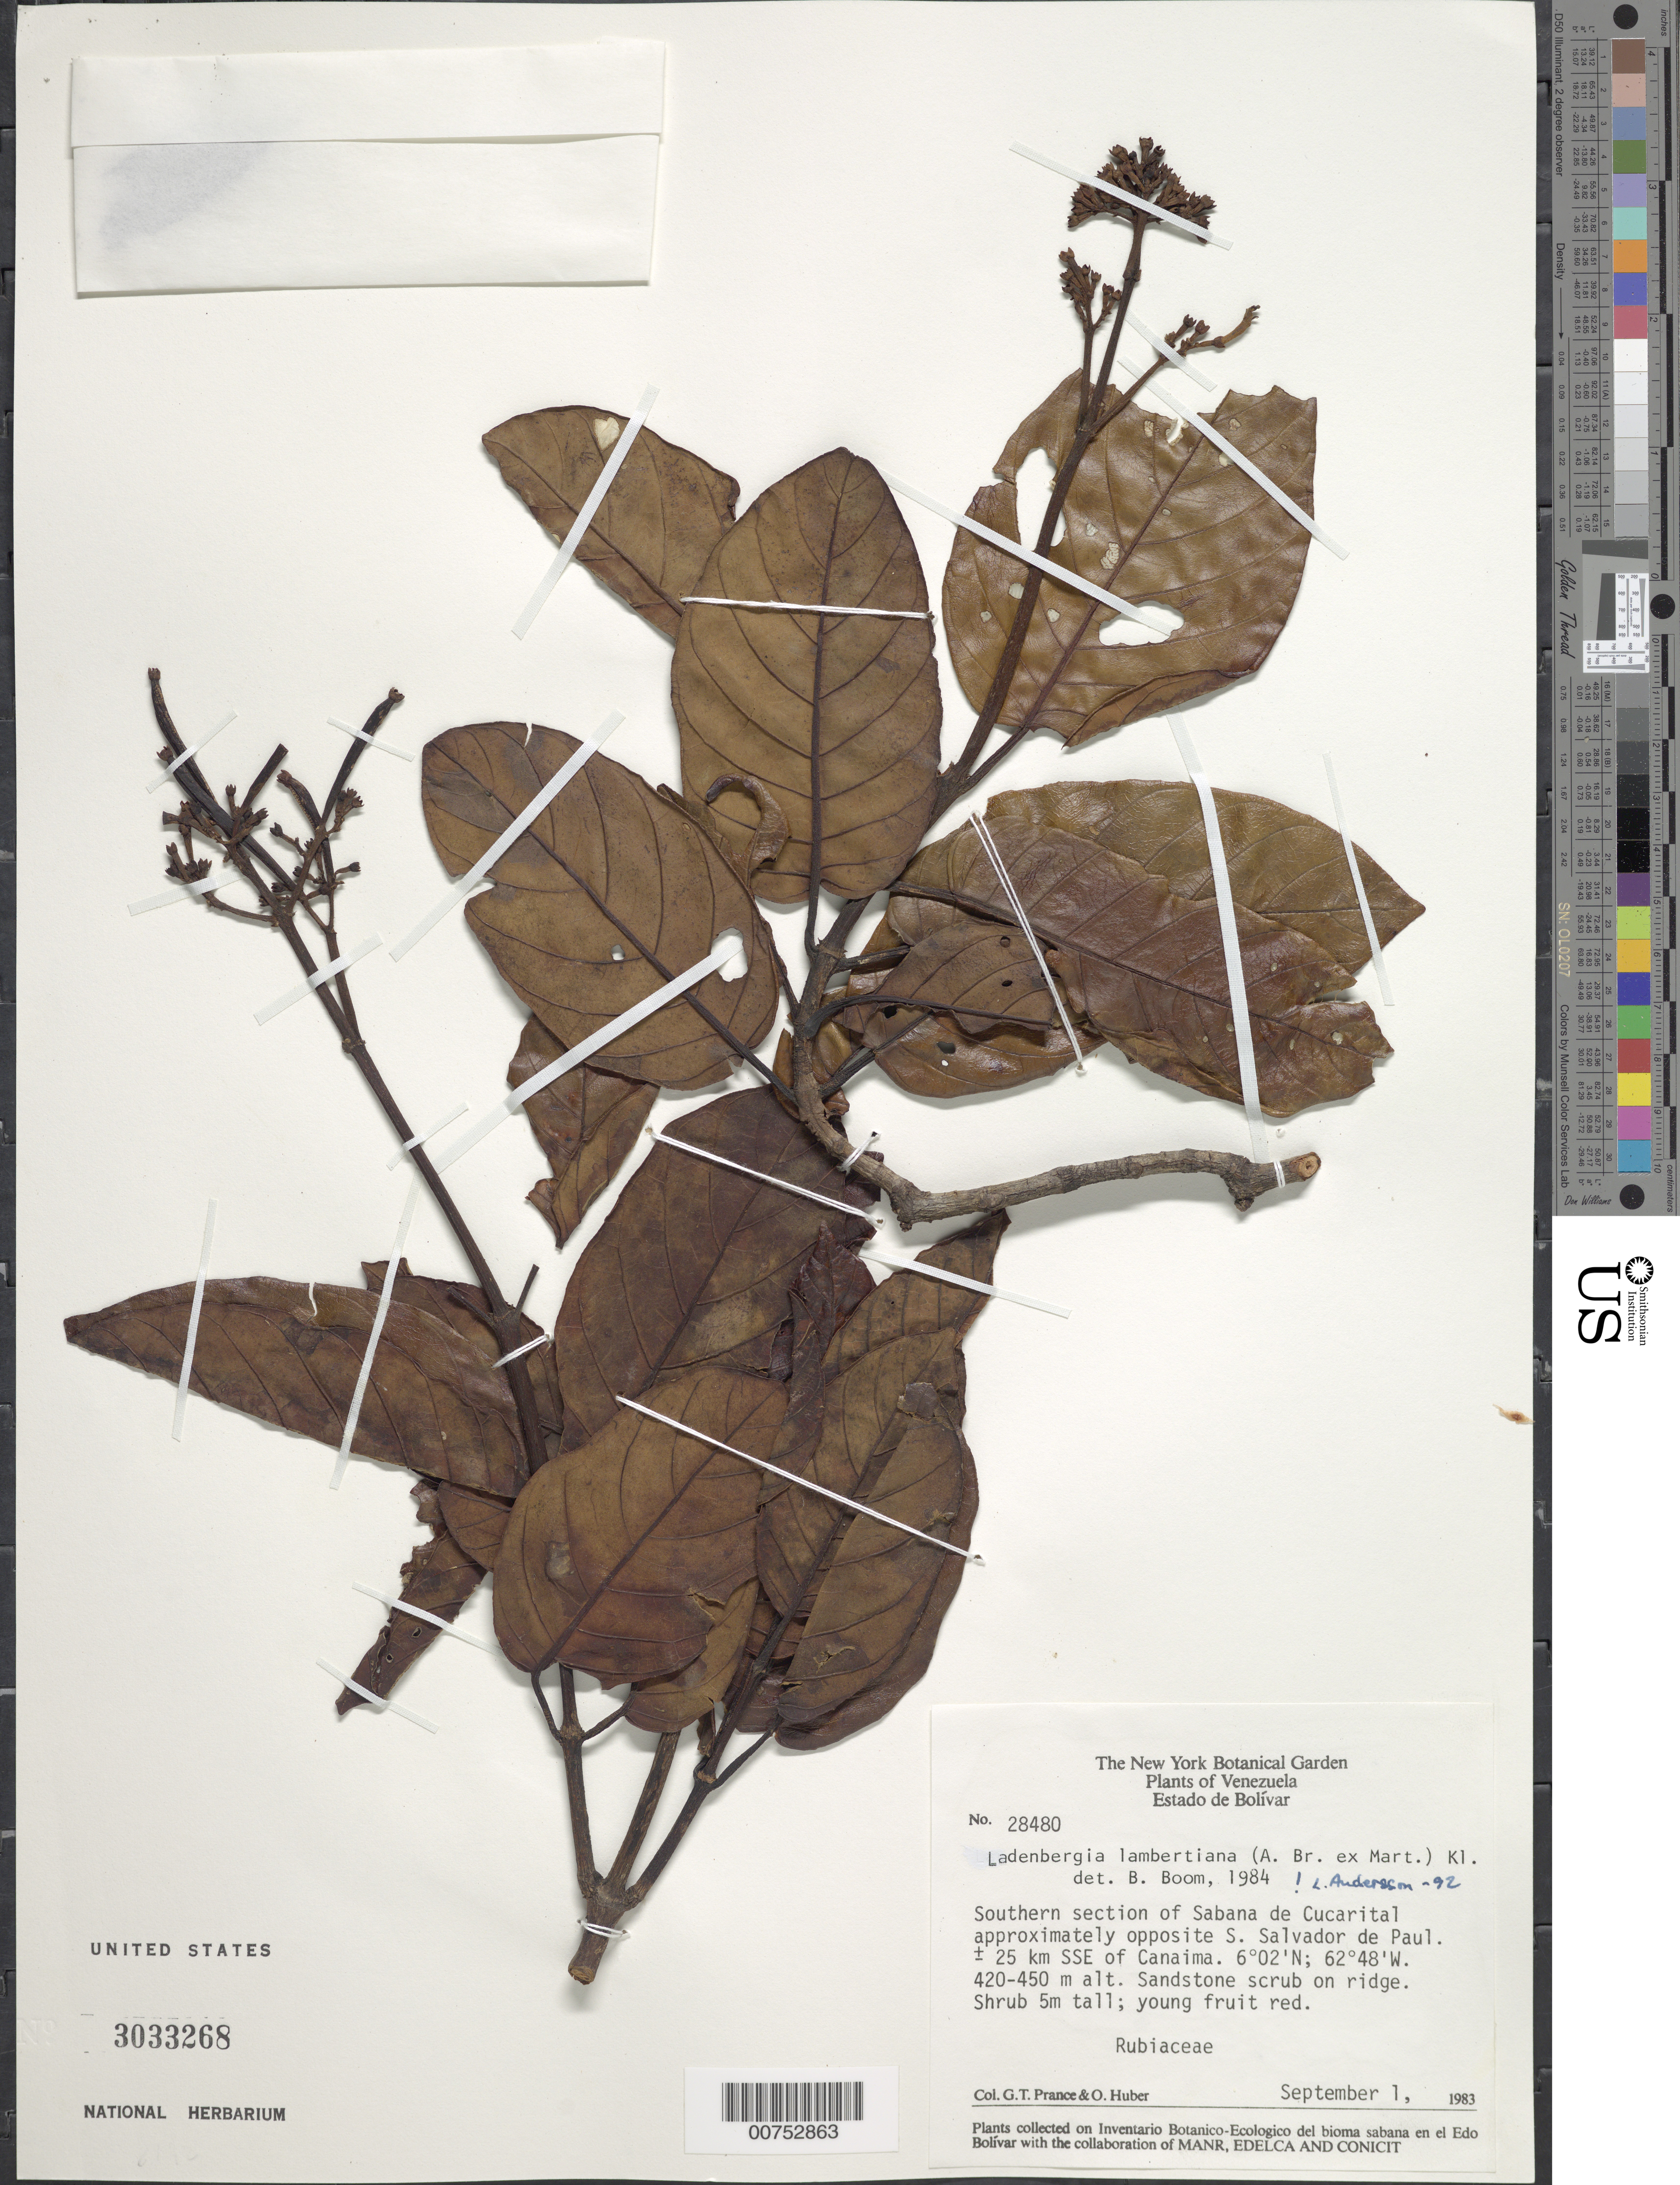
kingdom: Plantae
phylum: Tracheophyta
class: Magnoliopsida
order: Gentianales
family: Rubiaceae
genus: Ladenbergia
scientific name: Ladenbergia lambertiana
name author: (A. Braun ex Mart.) Klotzsch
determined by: Andersson, [Bengt] Lennart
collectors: G. T. Prance & O. Huber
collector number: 28480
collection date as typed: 1-Sep-83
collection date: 1983-09-01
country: Venezuela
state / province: Bolívar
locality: Sabana de Cucarital, opposite S. Salvador de Paul, ± 25 km SSE of Canaima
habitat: Sandstone scrub on ridge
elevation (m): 420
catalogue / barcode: US 3033268